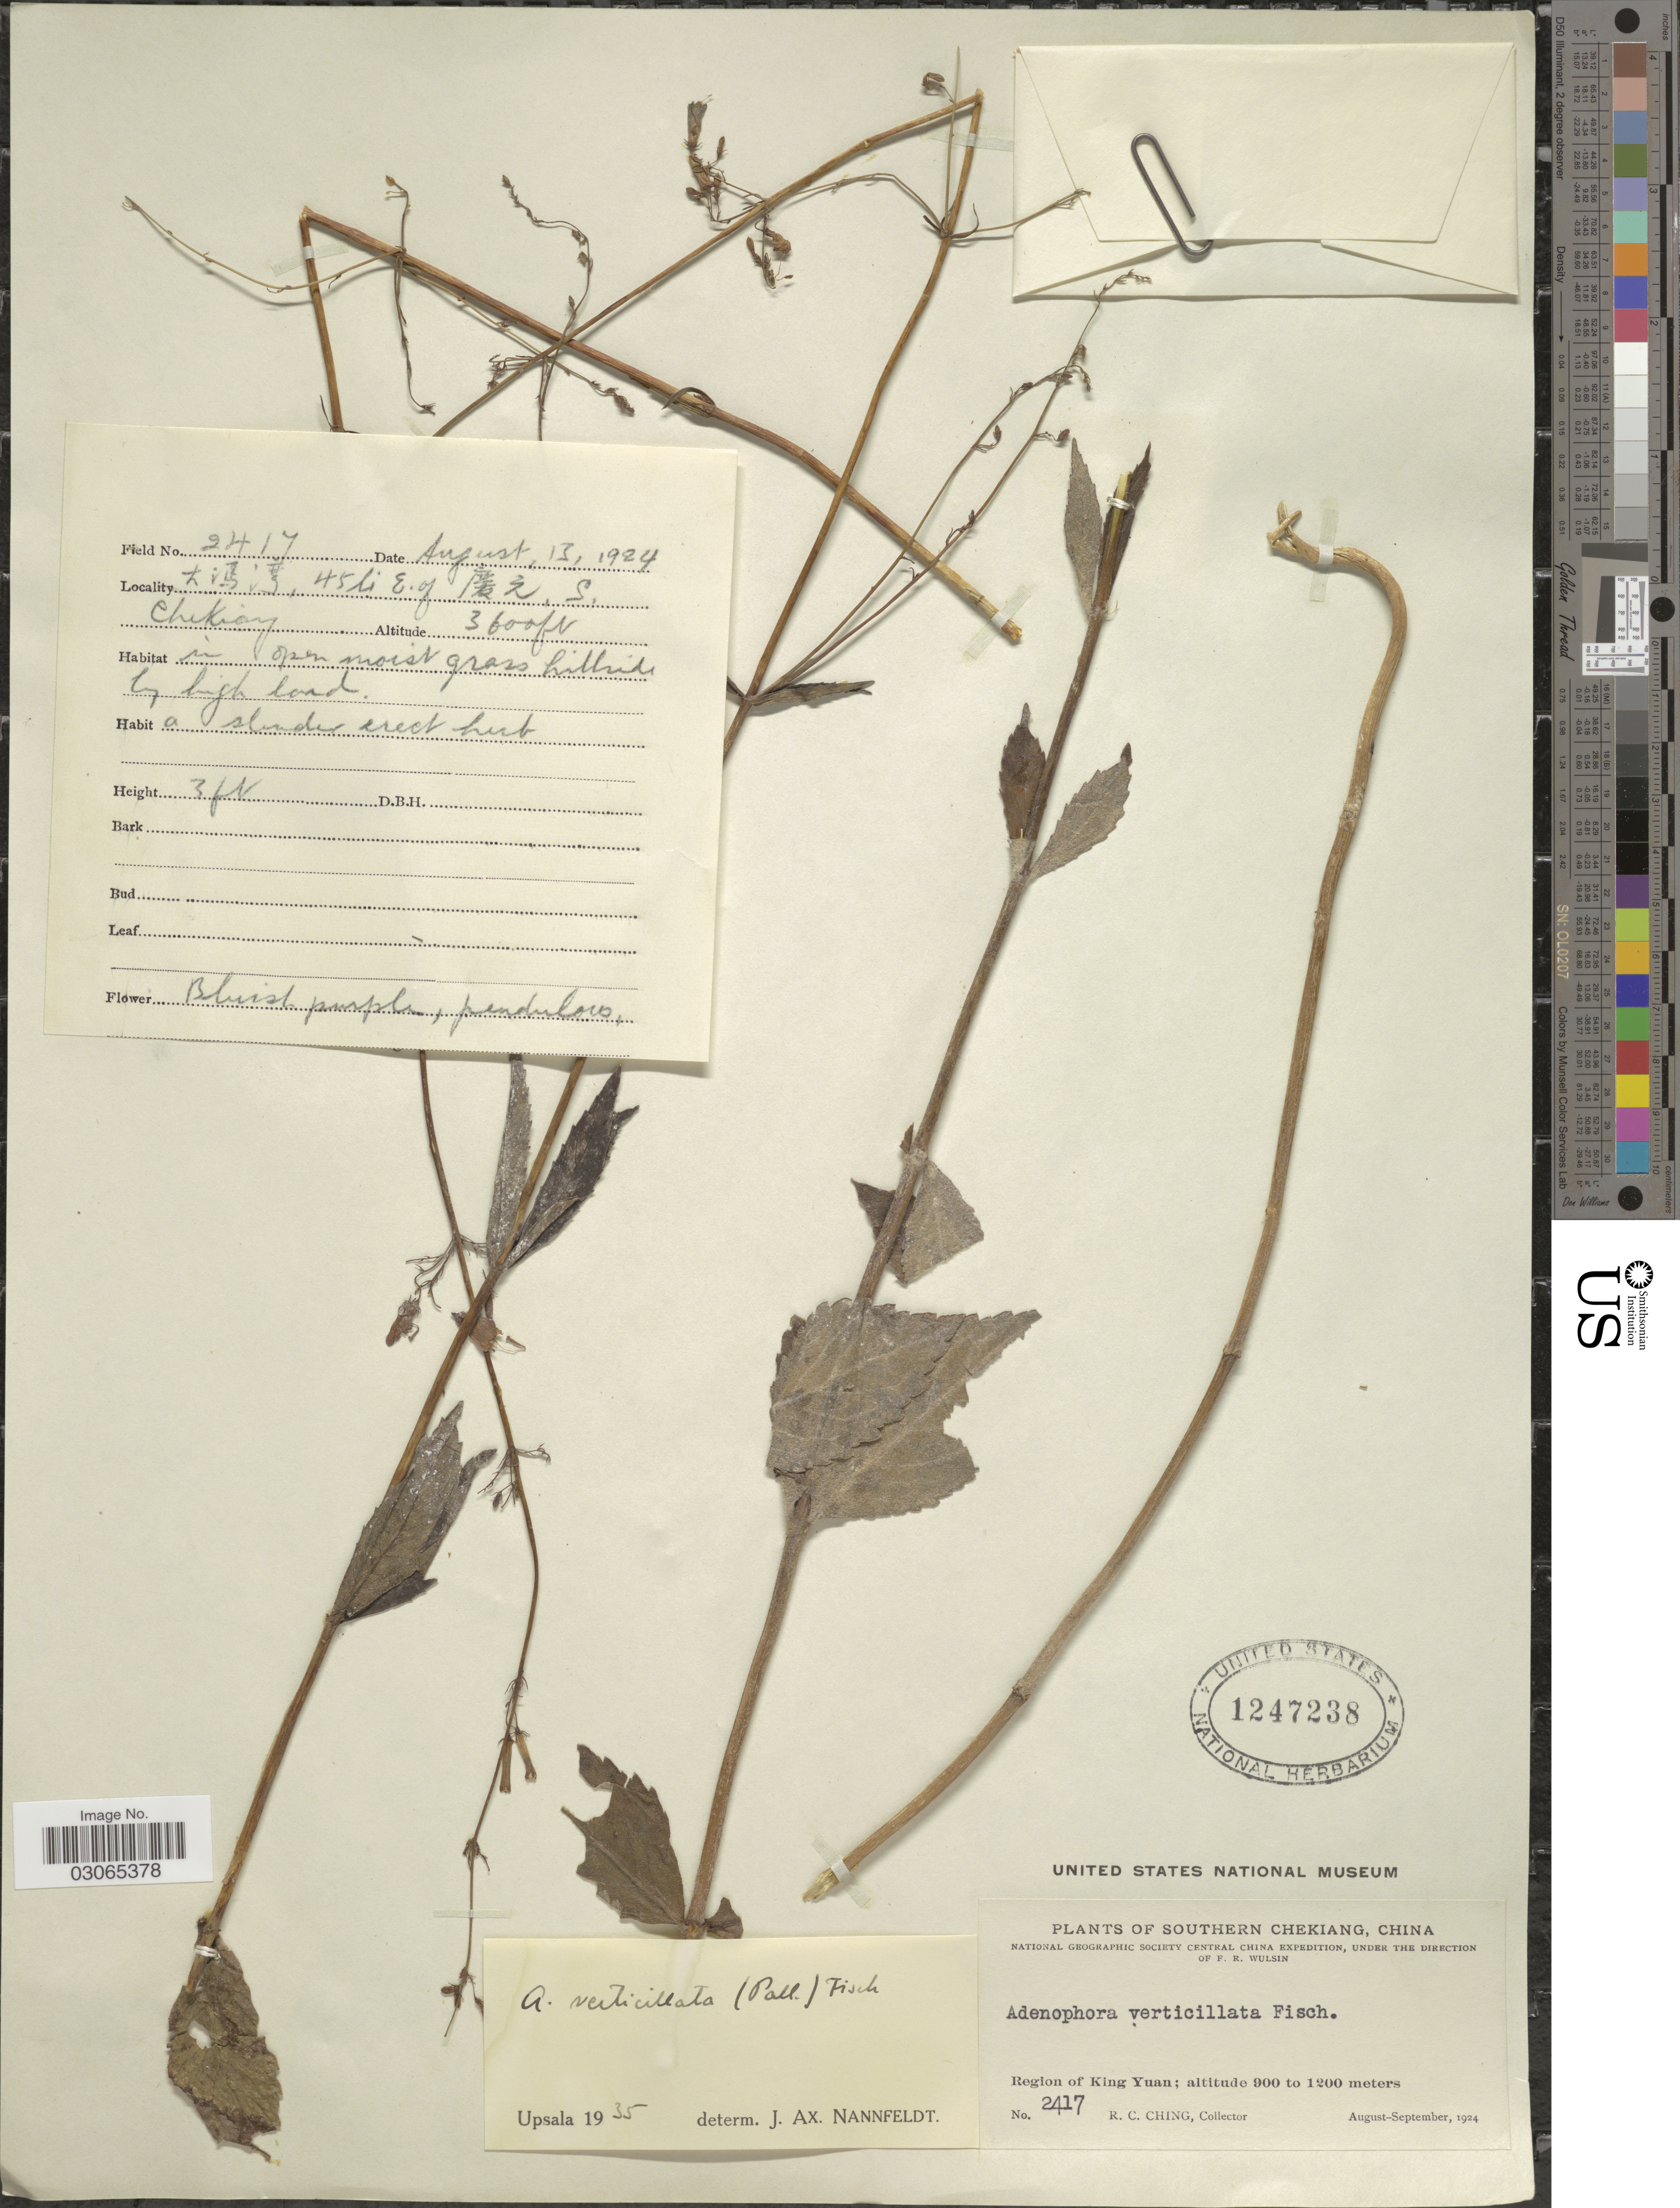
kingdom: Plantae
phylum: Tracheophyta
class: Magnoliopsida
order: Asterales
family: Campanulaceae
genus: Adenophora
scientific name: Adenophora verticillata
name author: Fisch.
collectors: R. C. Ching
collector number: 2417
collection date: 1924-08-13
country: China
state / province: Zhejiang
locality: Southern Chekiang. Region of King Yuan. 45 li E. of S. Chekiang.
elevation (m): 1097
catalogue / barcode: US 1247238